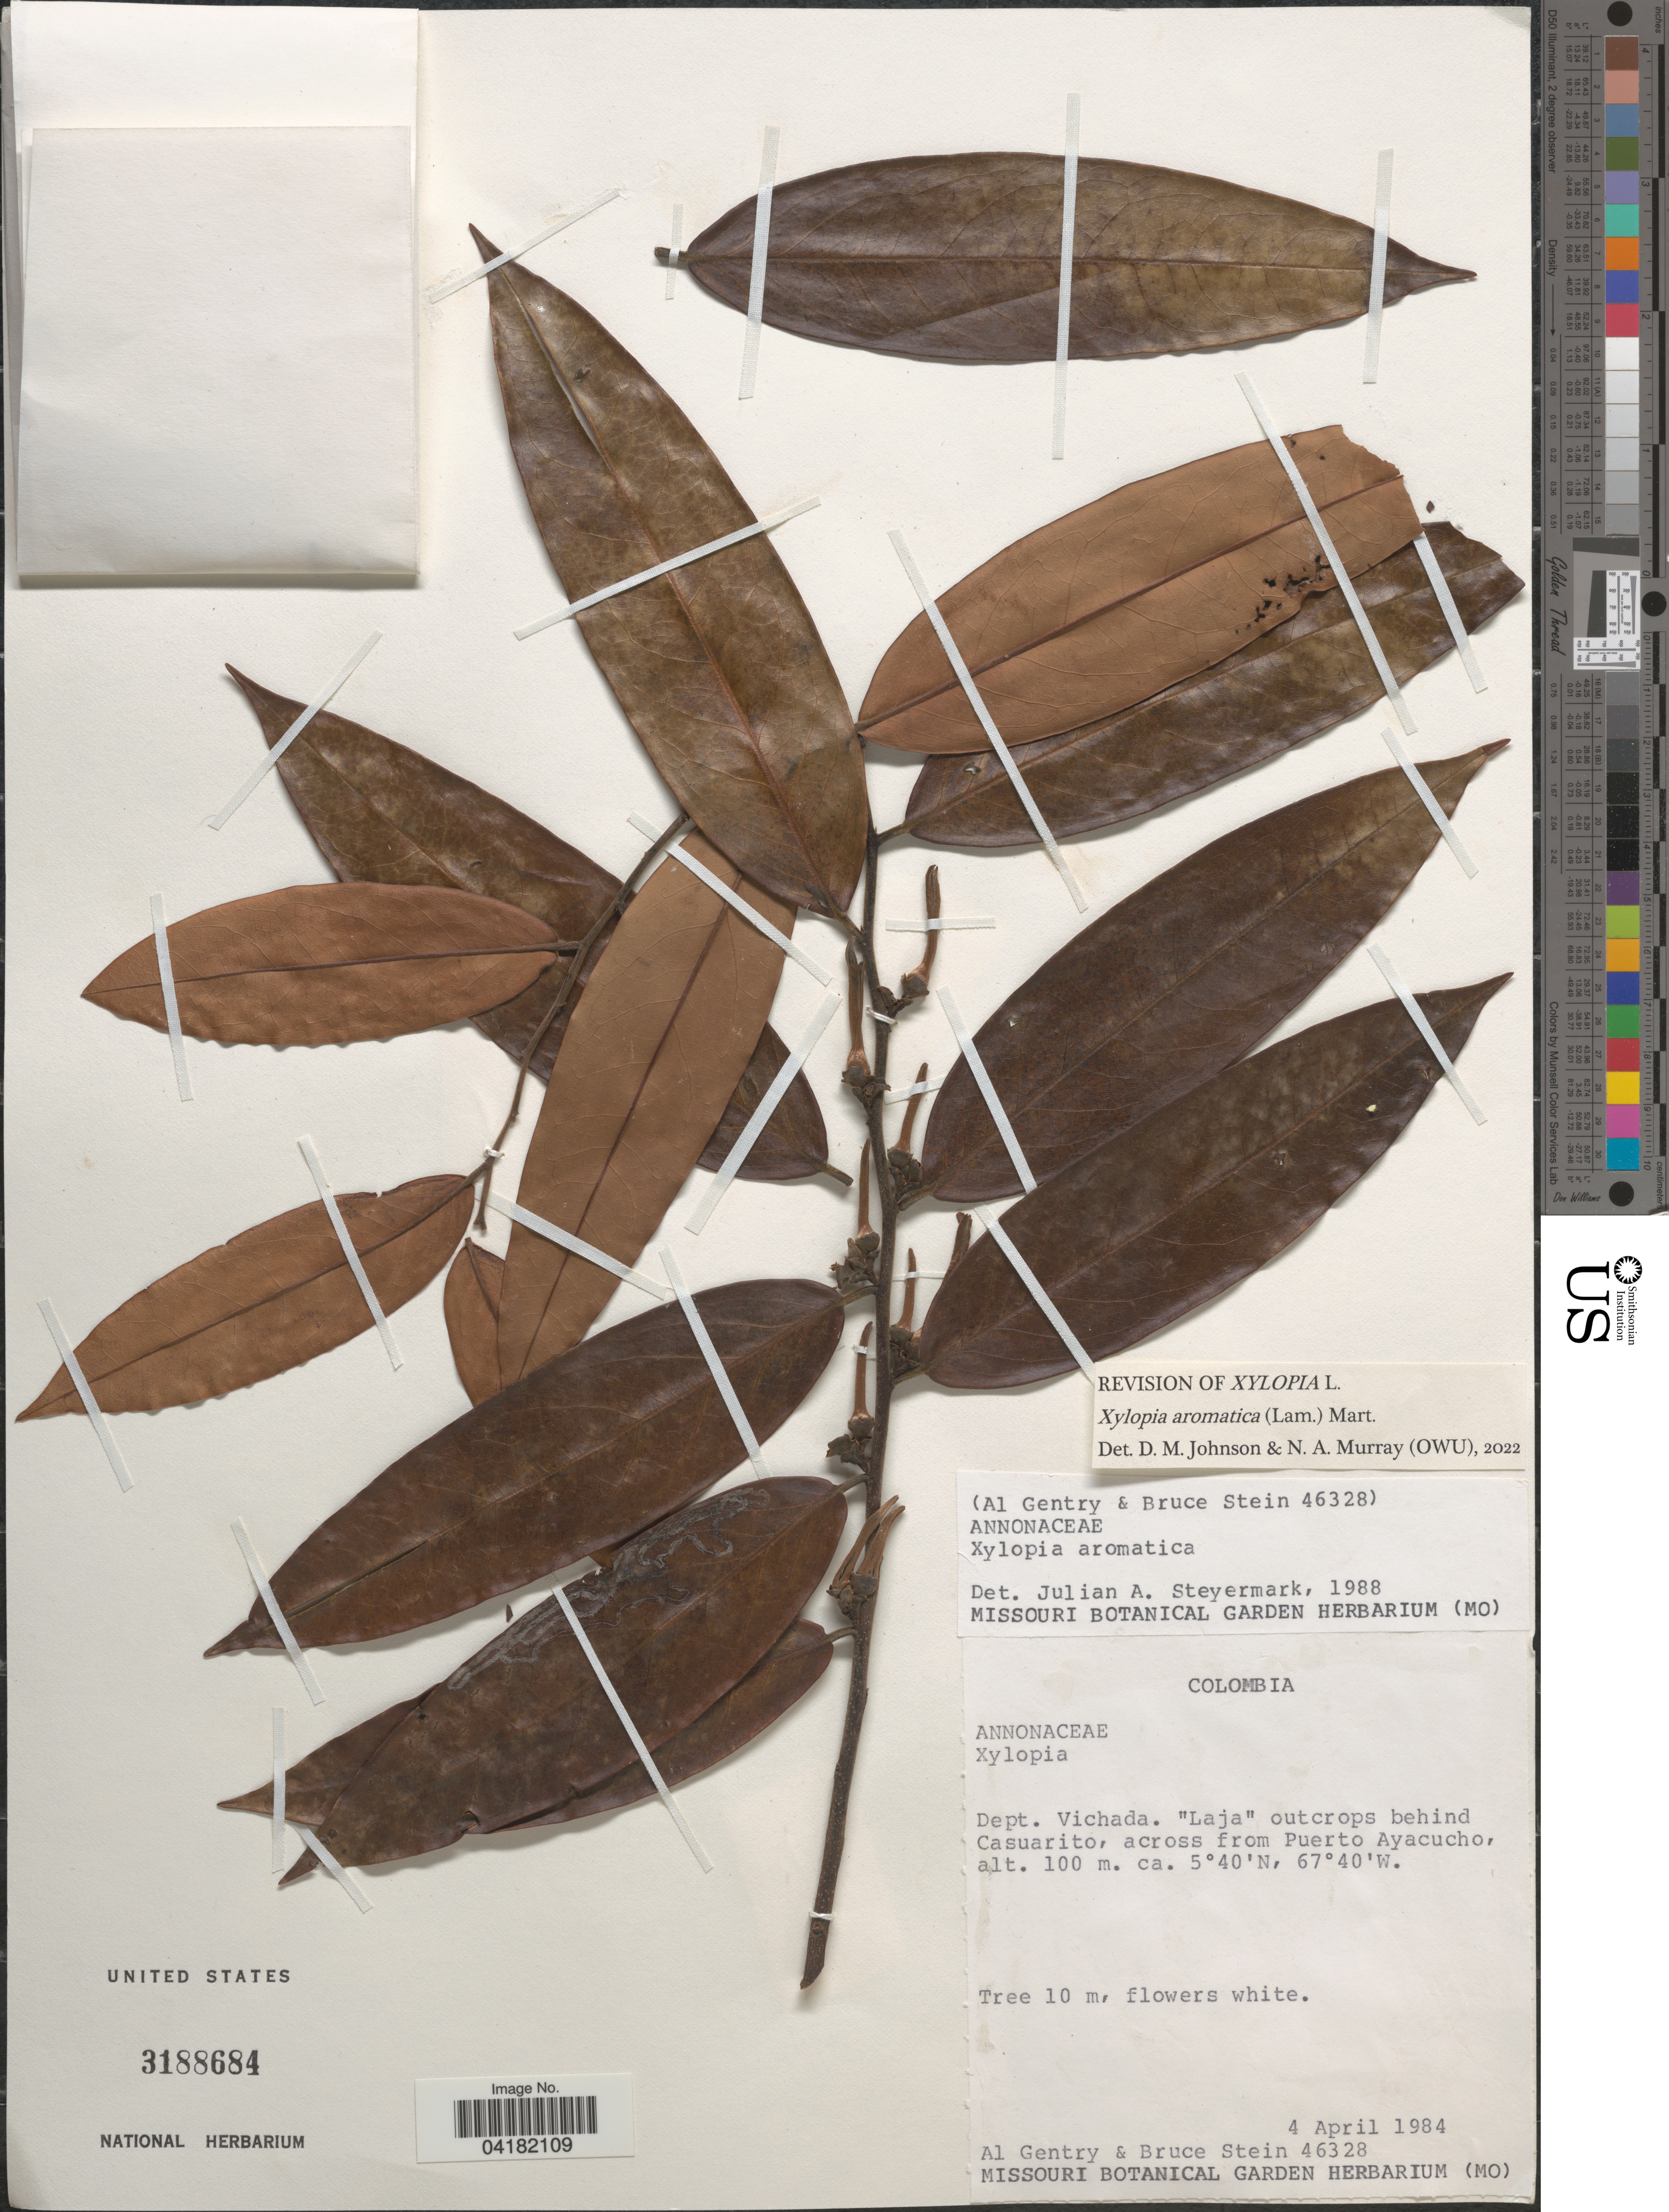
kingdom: Plantae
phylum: Tracheophyta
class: Magnoliopsida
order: Magnoliales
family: Annonaceae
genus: Xylopia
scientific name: Xylopia aromatica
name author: (Lam.) Mart.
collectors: A. H. Gentry & B. A. Stein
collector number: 46328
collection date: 1984-04-04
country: Colombia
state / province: Vichada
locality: Dept. Vichada. "Laja" outcrops behind Casuarito, across from Puerto Ayacucho.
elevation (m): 100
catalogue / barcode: US 3188684